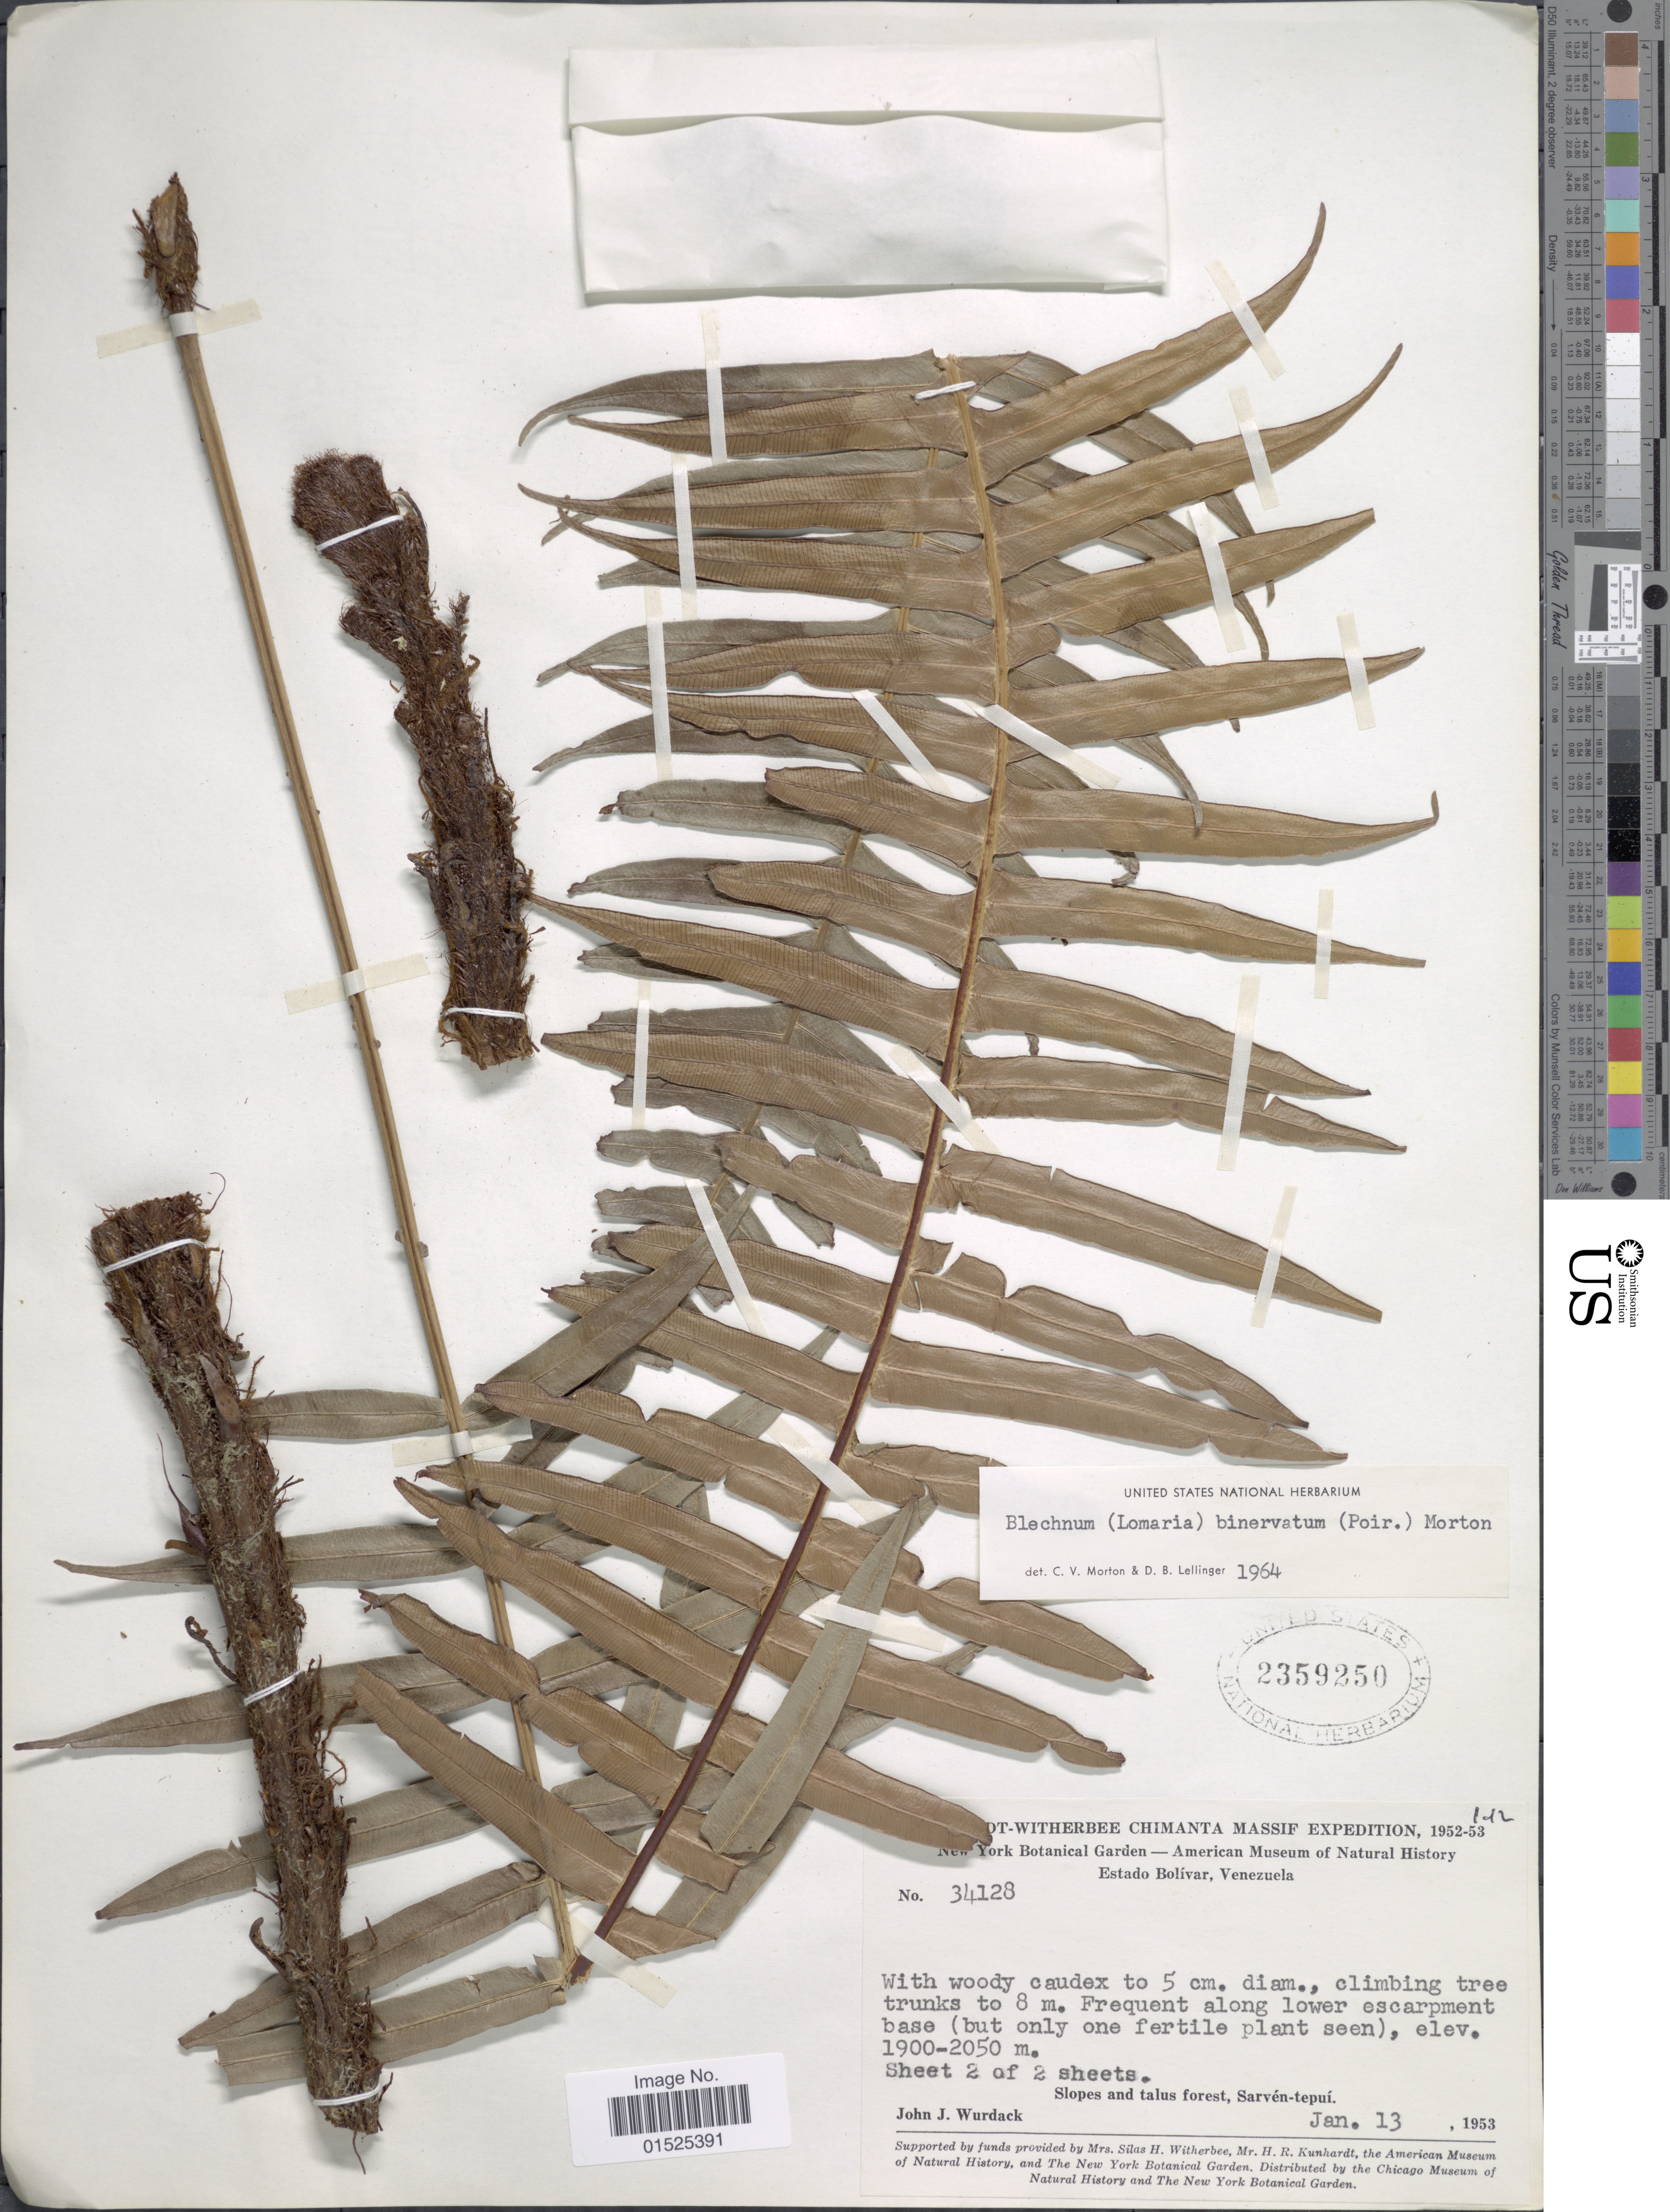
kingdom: Plantae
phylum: Tracheophyta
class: Polypodiopsida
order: Polypodiales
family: Blechnaceae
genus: Blechnum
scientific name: Blechnum binervatum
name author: (Poir.) C.V. Morton & Lellinger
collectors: J. J. Wurdack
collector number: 34128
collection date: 1953-01-13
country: Venezuela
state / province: Bolivar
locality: Slopes and talus forest, Sarvén-tepuí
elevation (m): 900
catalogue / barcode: US 2359250